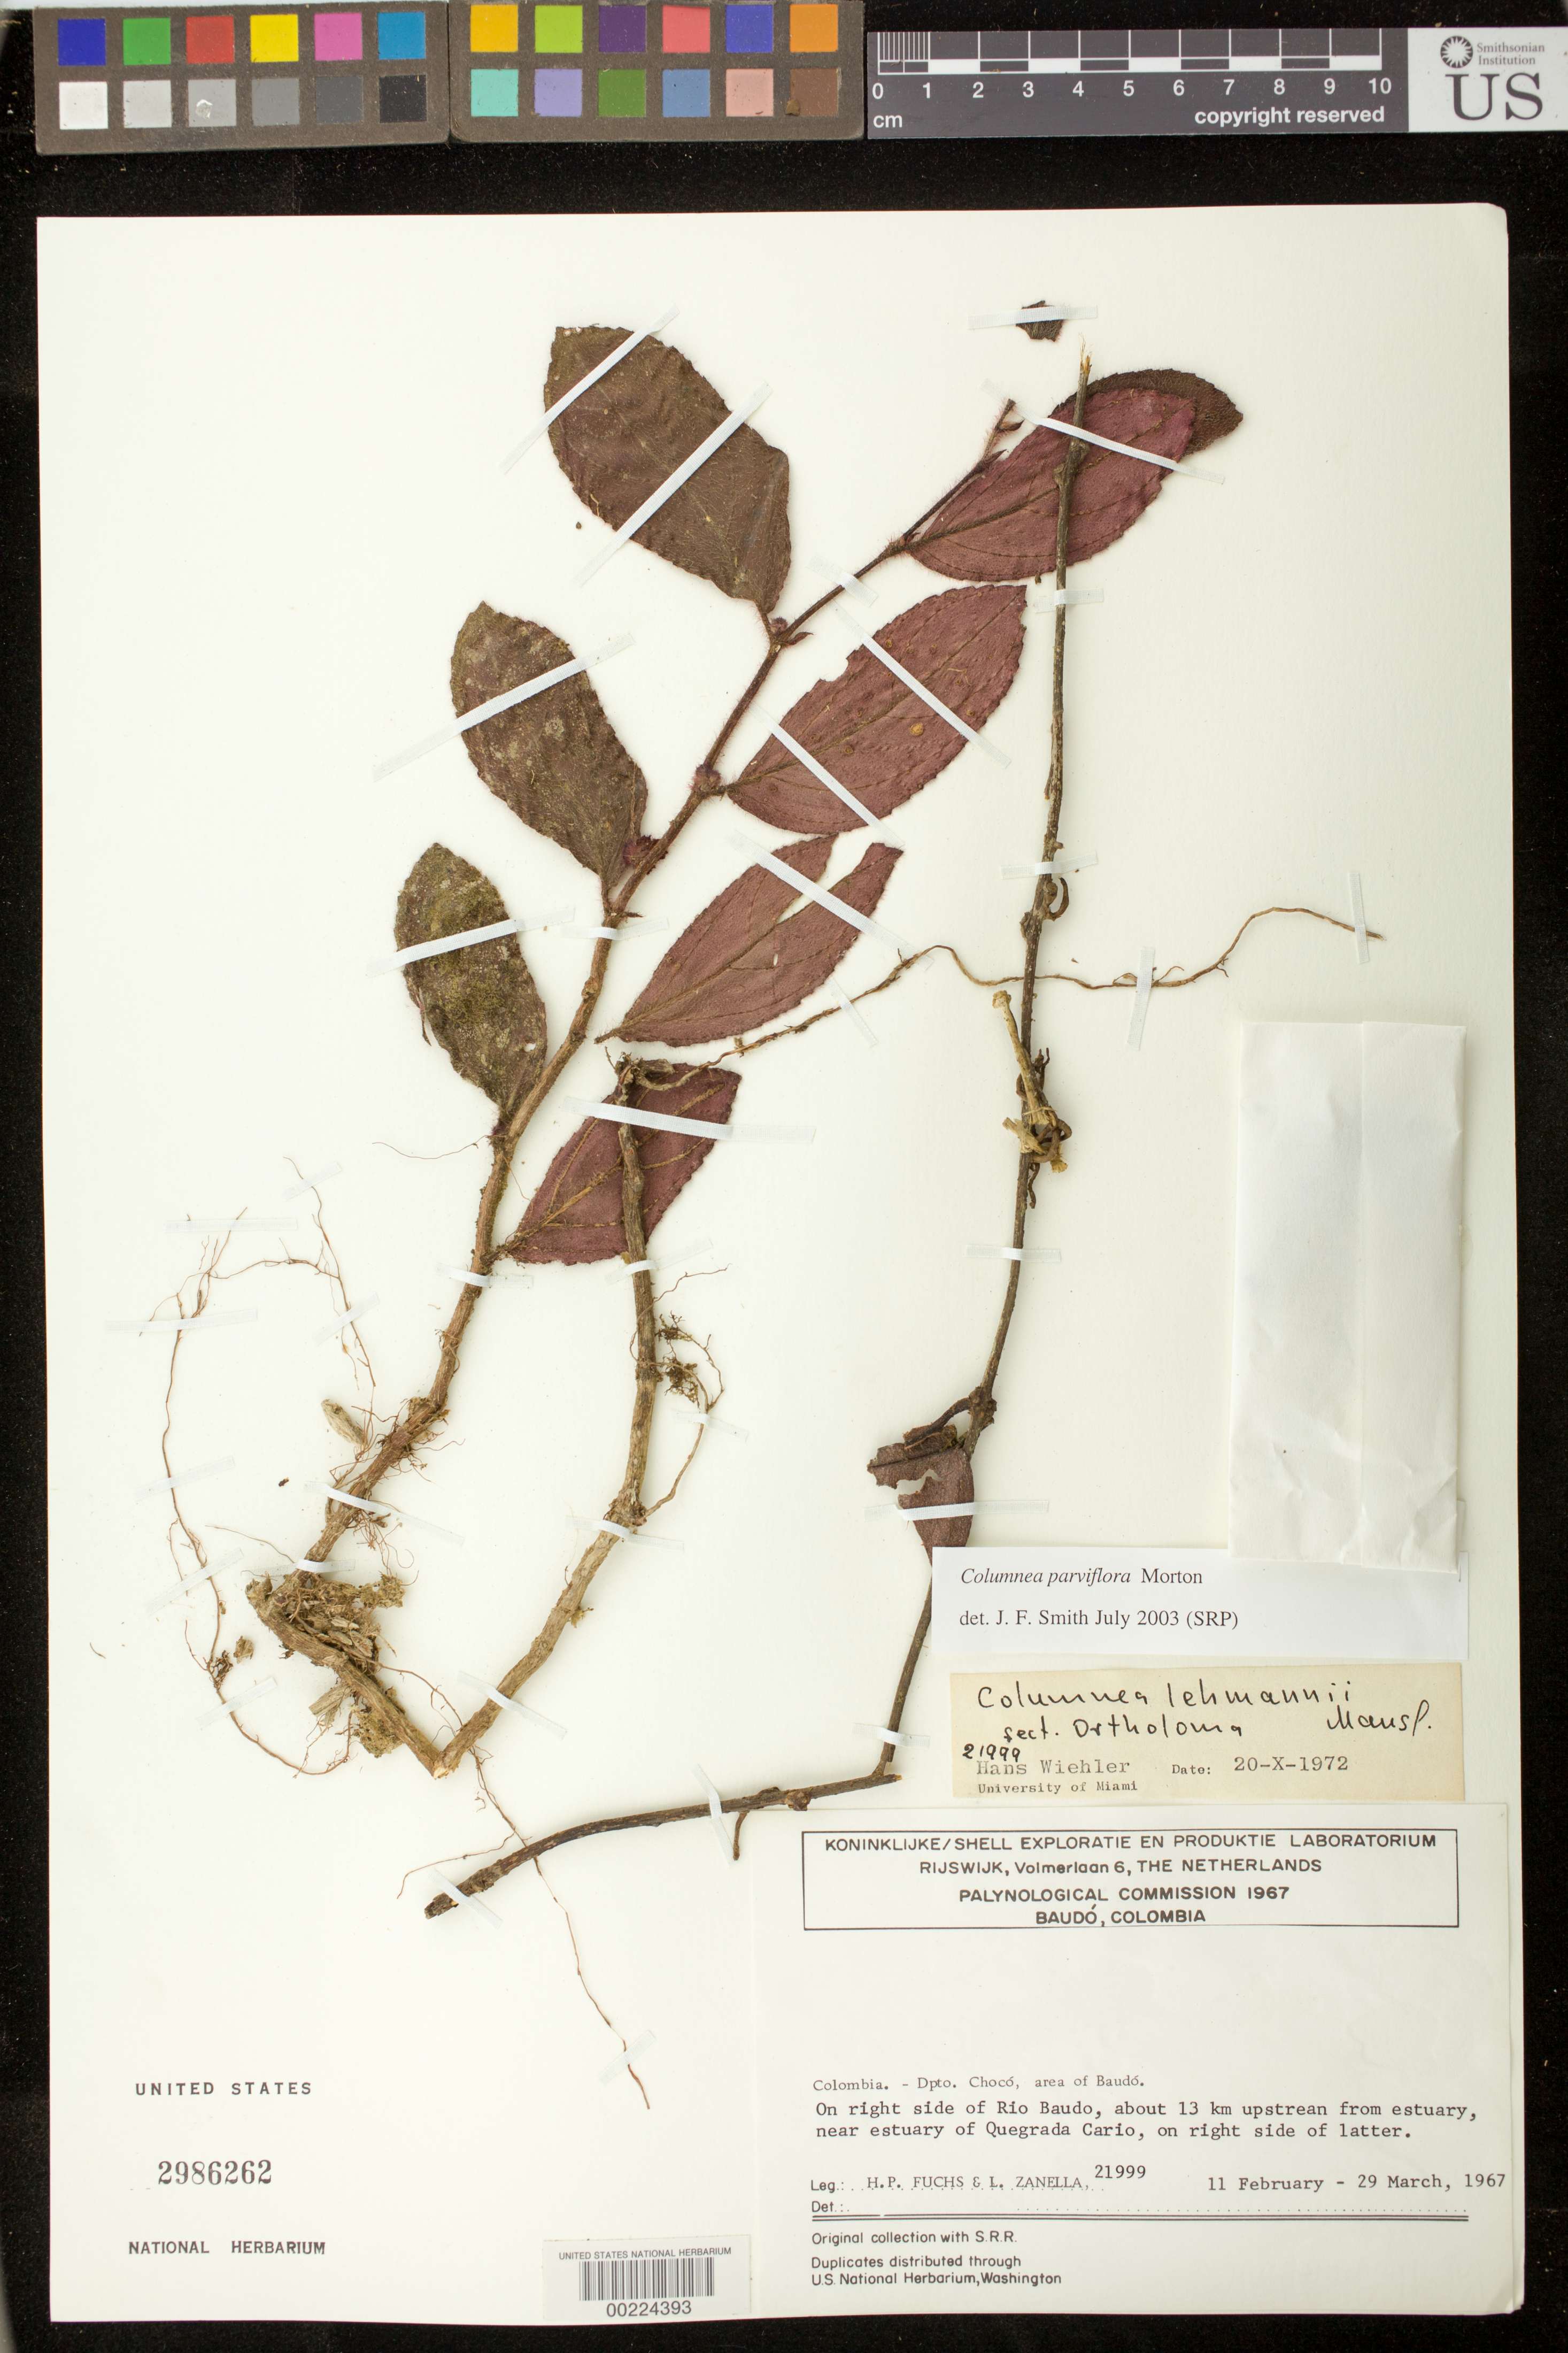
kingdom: Plantae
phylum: Tracheophyta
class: Magnoliopsida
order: Lamiales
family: Gesneriaceae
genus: Columnea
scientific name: Columnea herthae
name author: Mansf.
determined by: Clark, J. L.; Skog, Laurence E.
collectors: H. P. Fuchs & L. Zanella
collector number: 21999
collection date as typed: Feb-Mar 1967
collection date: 1967-02/1967-03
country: Colombia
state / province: Chocó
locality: Area of Baudo, on right side of Baudo, about 13 km upstream from estuary, near estuary of Quebrada Cario, on right side of latte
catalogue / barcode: US 2986262